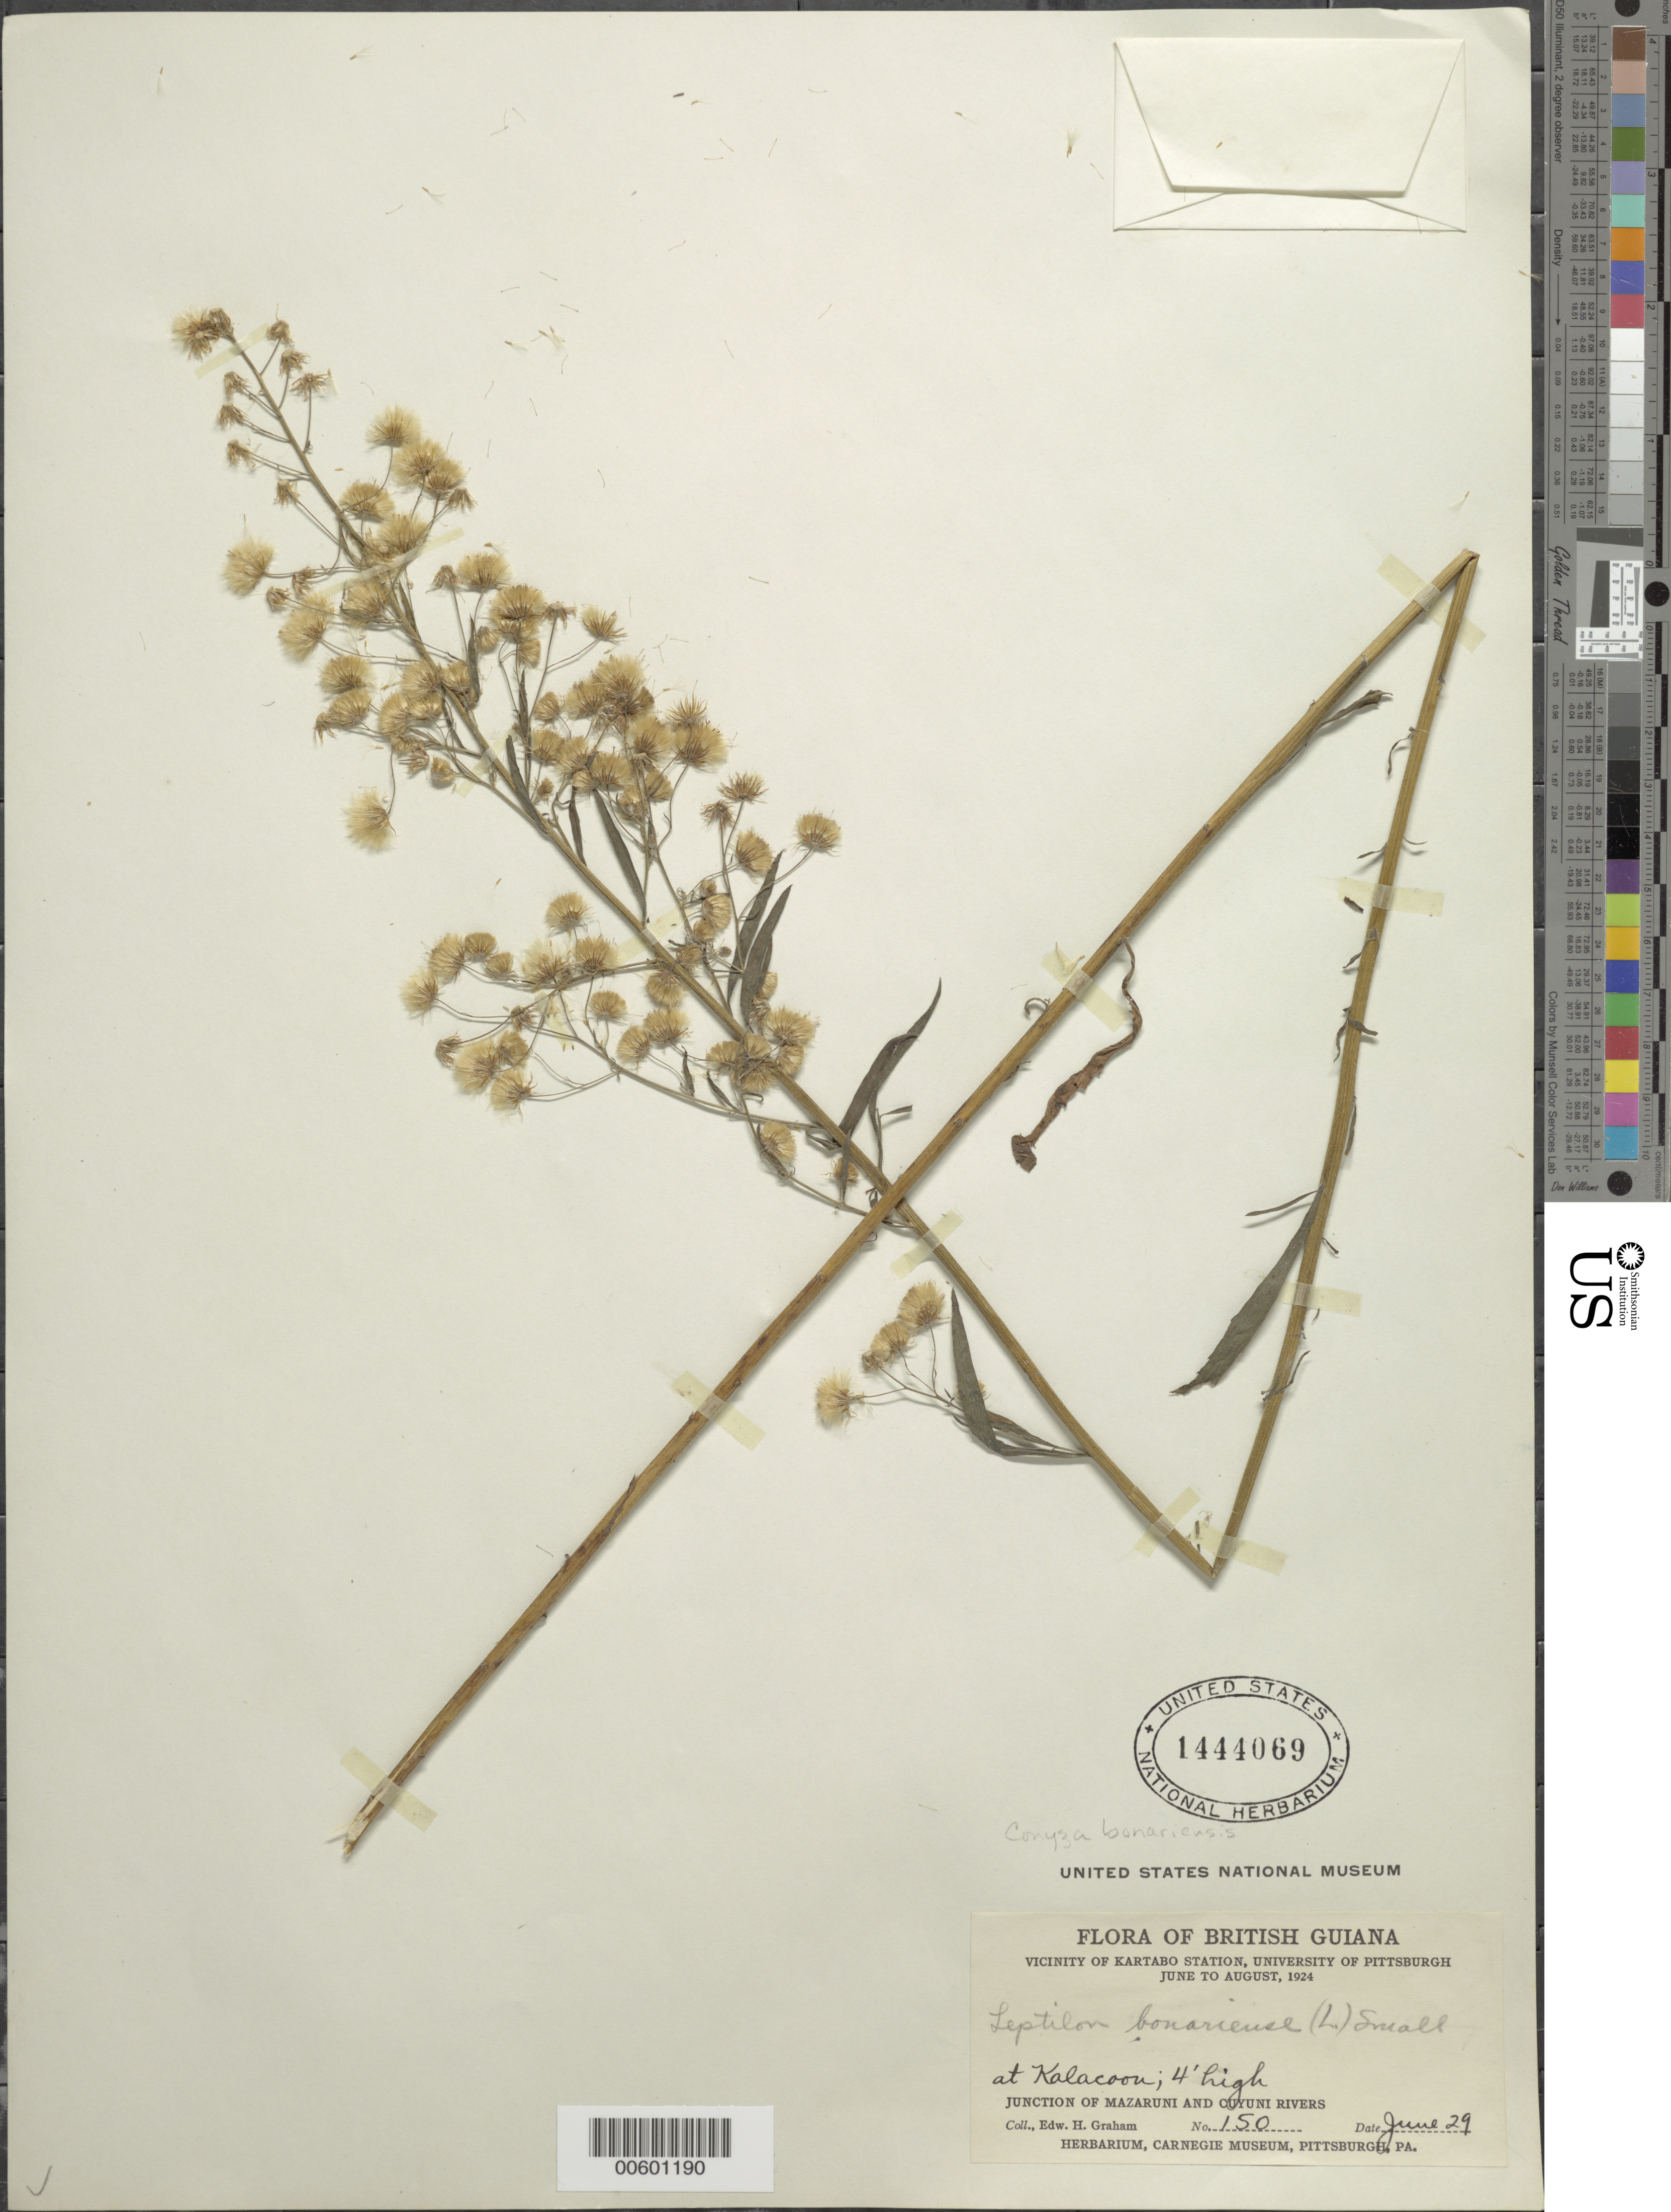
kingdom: Plantae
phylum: Tracheophyta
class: Magnoliopsida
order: Asterales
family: Asteraceae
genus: Conyza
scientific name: Conyza bonariensis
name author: (L.) Cronq.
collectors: E. H. Graham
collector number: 150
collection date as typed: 29-Jun-24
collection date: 1924-06-29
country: Guyana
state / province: Cuyuni-Mazaruni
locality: Kalakun, junct. of Mazaruni and Cuyuni rivers, vic. of Kartabo Station (Kalacoon on label)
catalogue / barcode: US 1444069